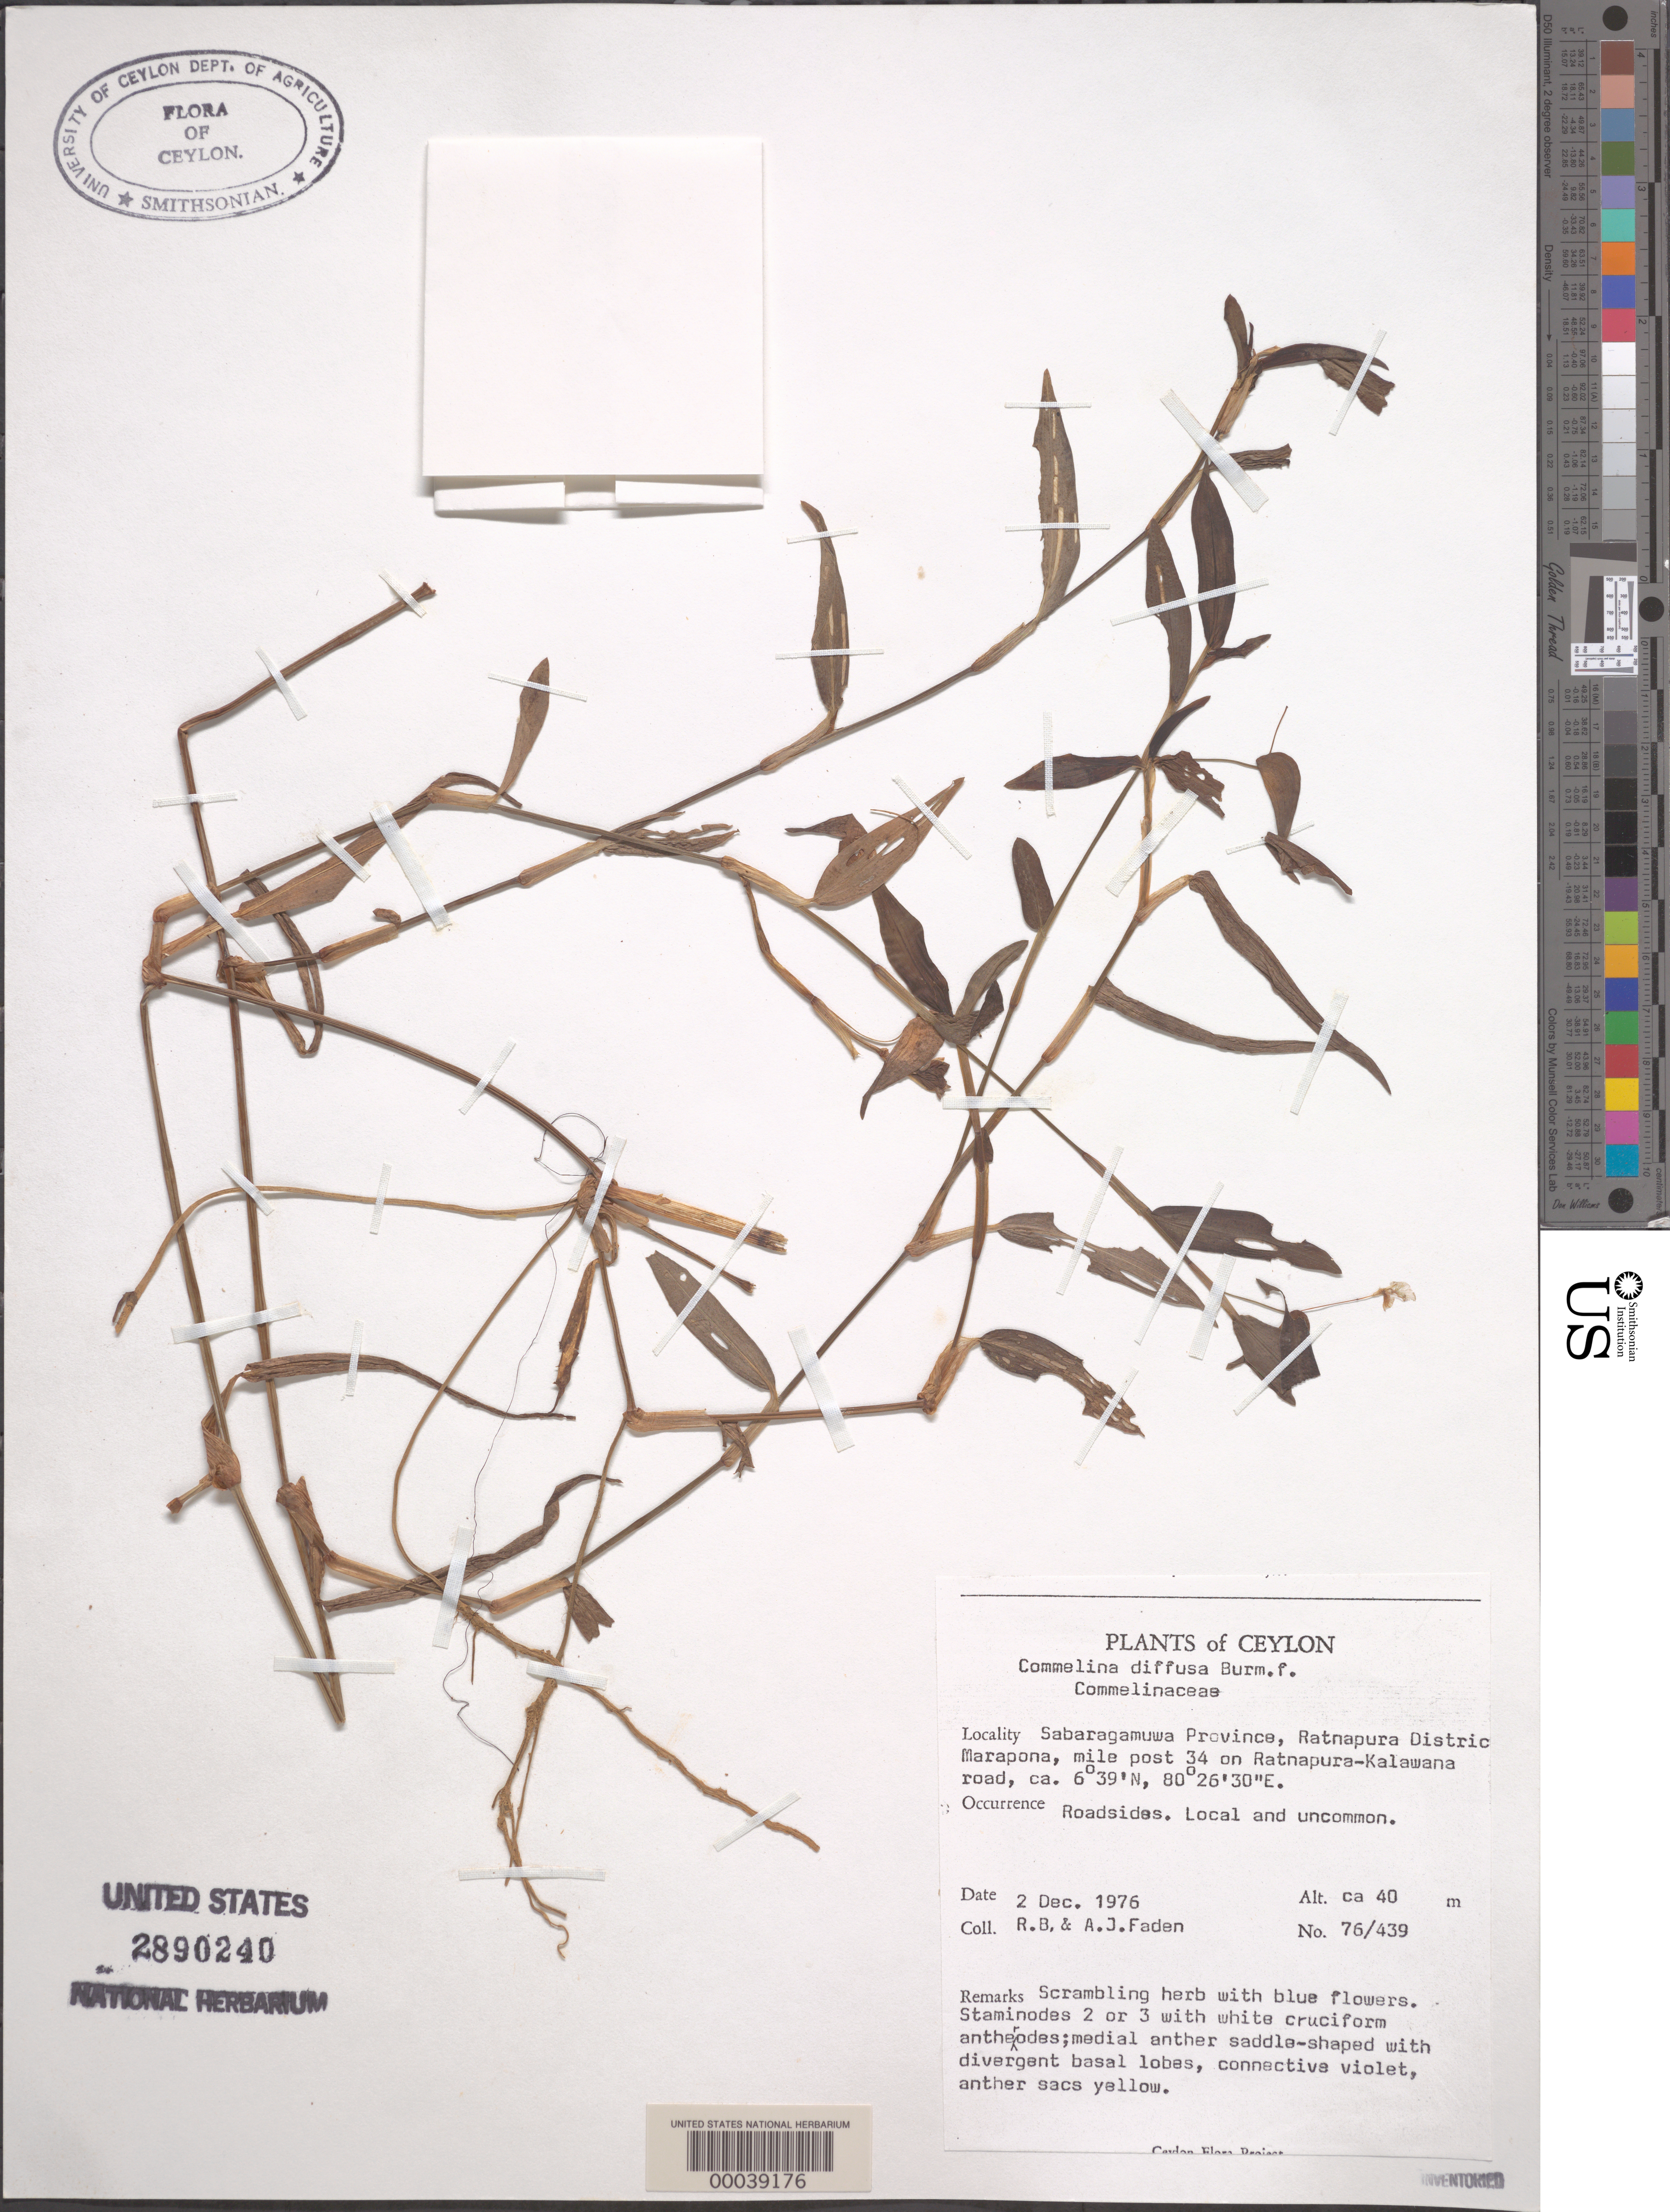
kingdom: Plantae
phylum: Tracheophyta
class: Liliopsida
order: Commelinales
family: Commelinaceae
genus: Commelina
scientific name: Commelina diffusa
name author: Burm. f.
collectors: R. B. Faden & A. J. Faden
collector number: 76/439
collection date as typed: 02 Dec 1976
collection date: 1976-12-02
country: Sri Lanka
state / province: Sabaragamuwa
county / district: Ratnapura Dist.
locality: Marapona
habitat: Roadsides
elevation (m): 40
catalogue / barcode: US 2890240